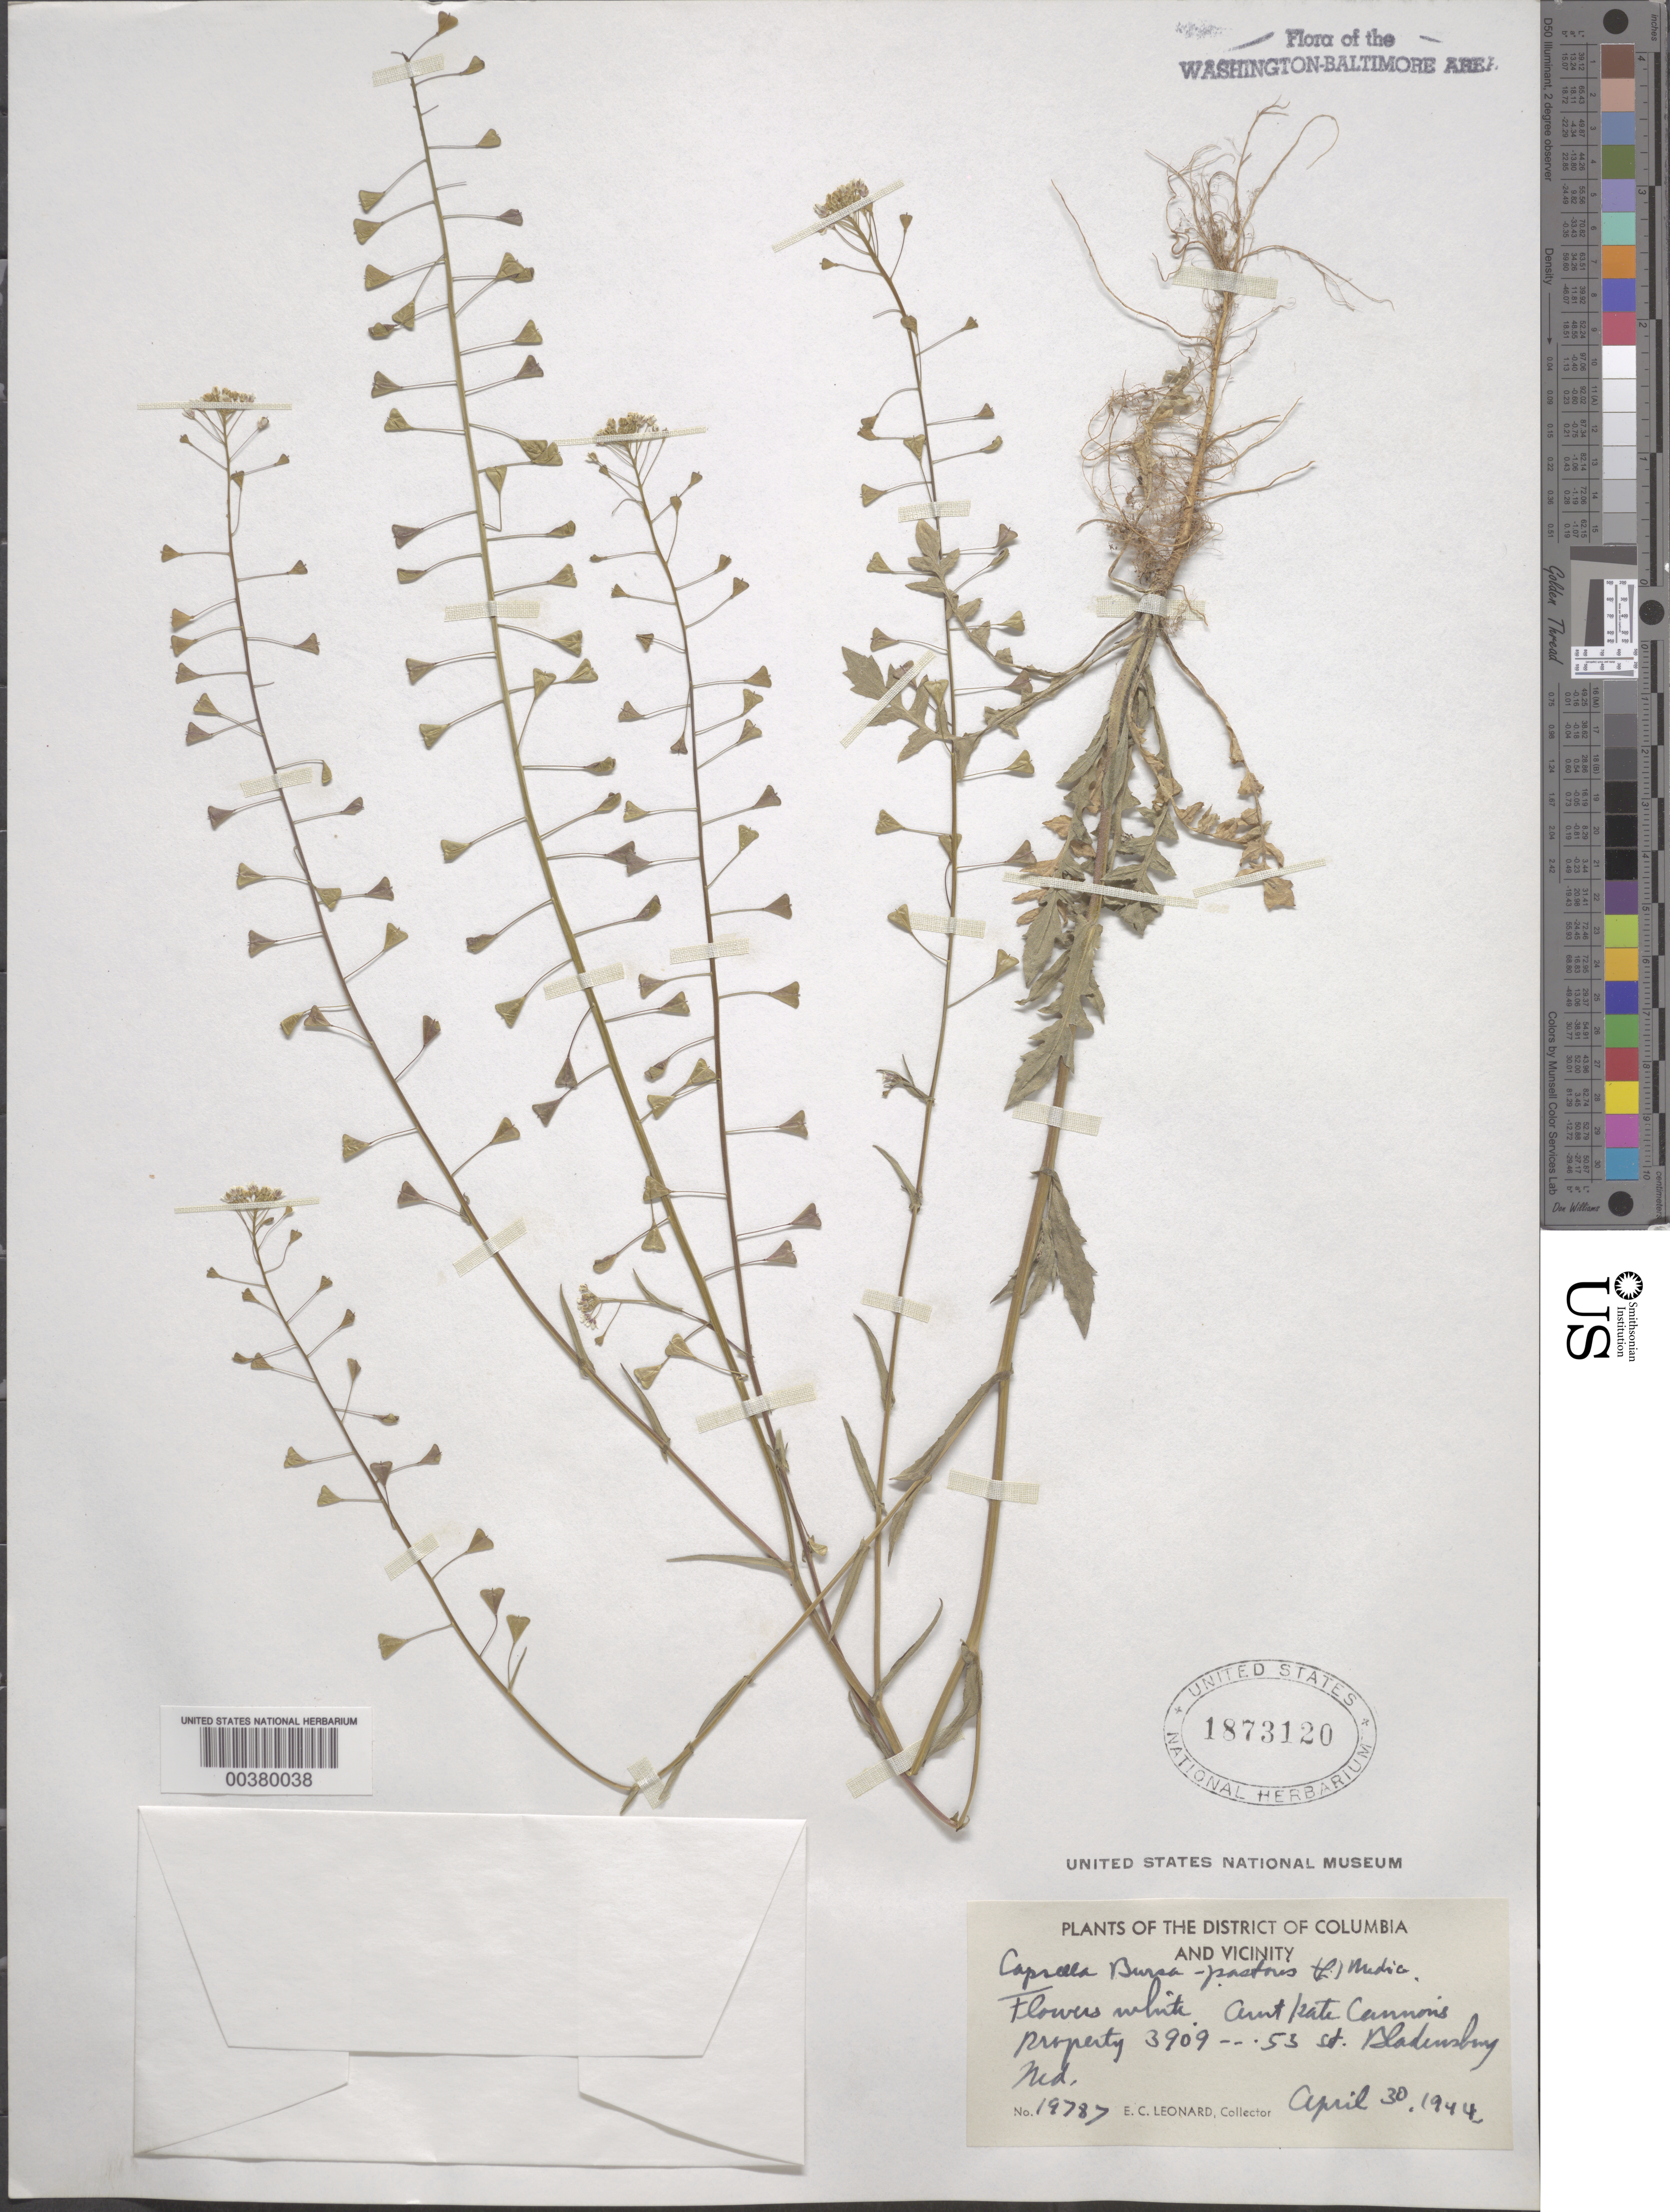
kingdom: Plantae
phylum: Tracheophyta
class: Magnoliopsida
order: Brassicales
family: Brassicaceae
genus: Capsella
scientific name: Capsella bursa-pastoris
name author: (L.) Medik.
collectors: E. C. Leonard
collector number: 19787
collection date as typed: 30 Apr 1944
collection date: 1944-04-30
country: United States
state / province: Maryland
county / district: Prince George's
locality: Bladensburg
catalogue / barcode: US 1873120